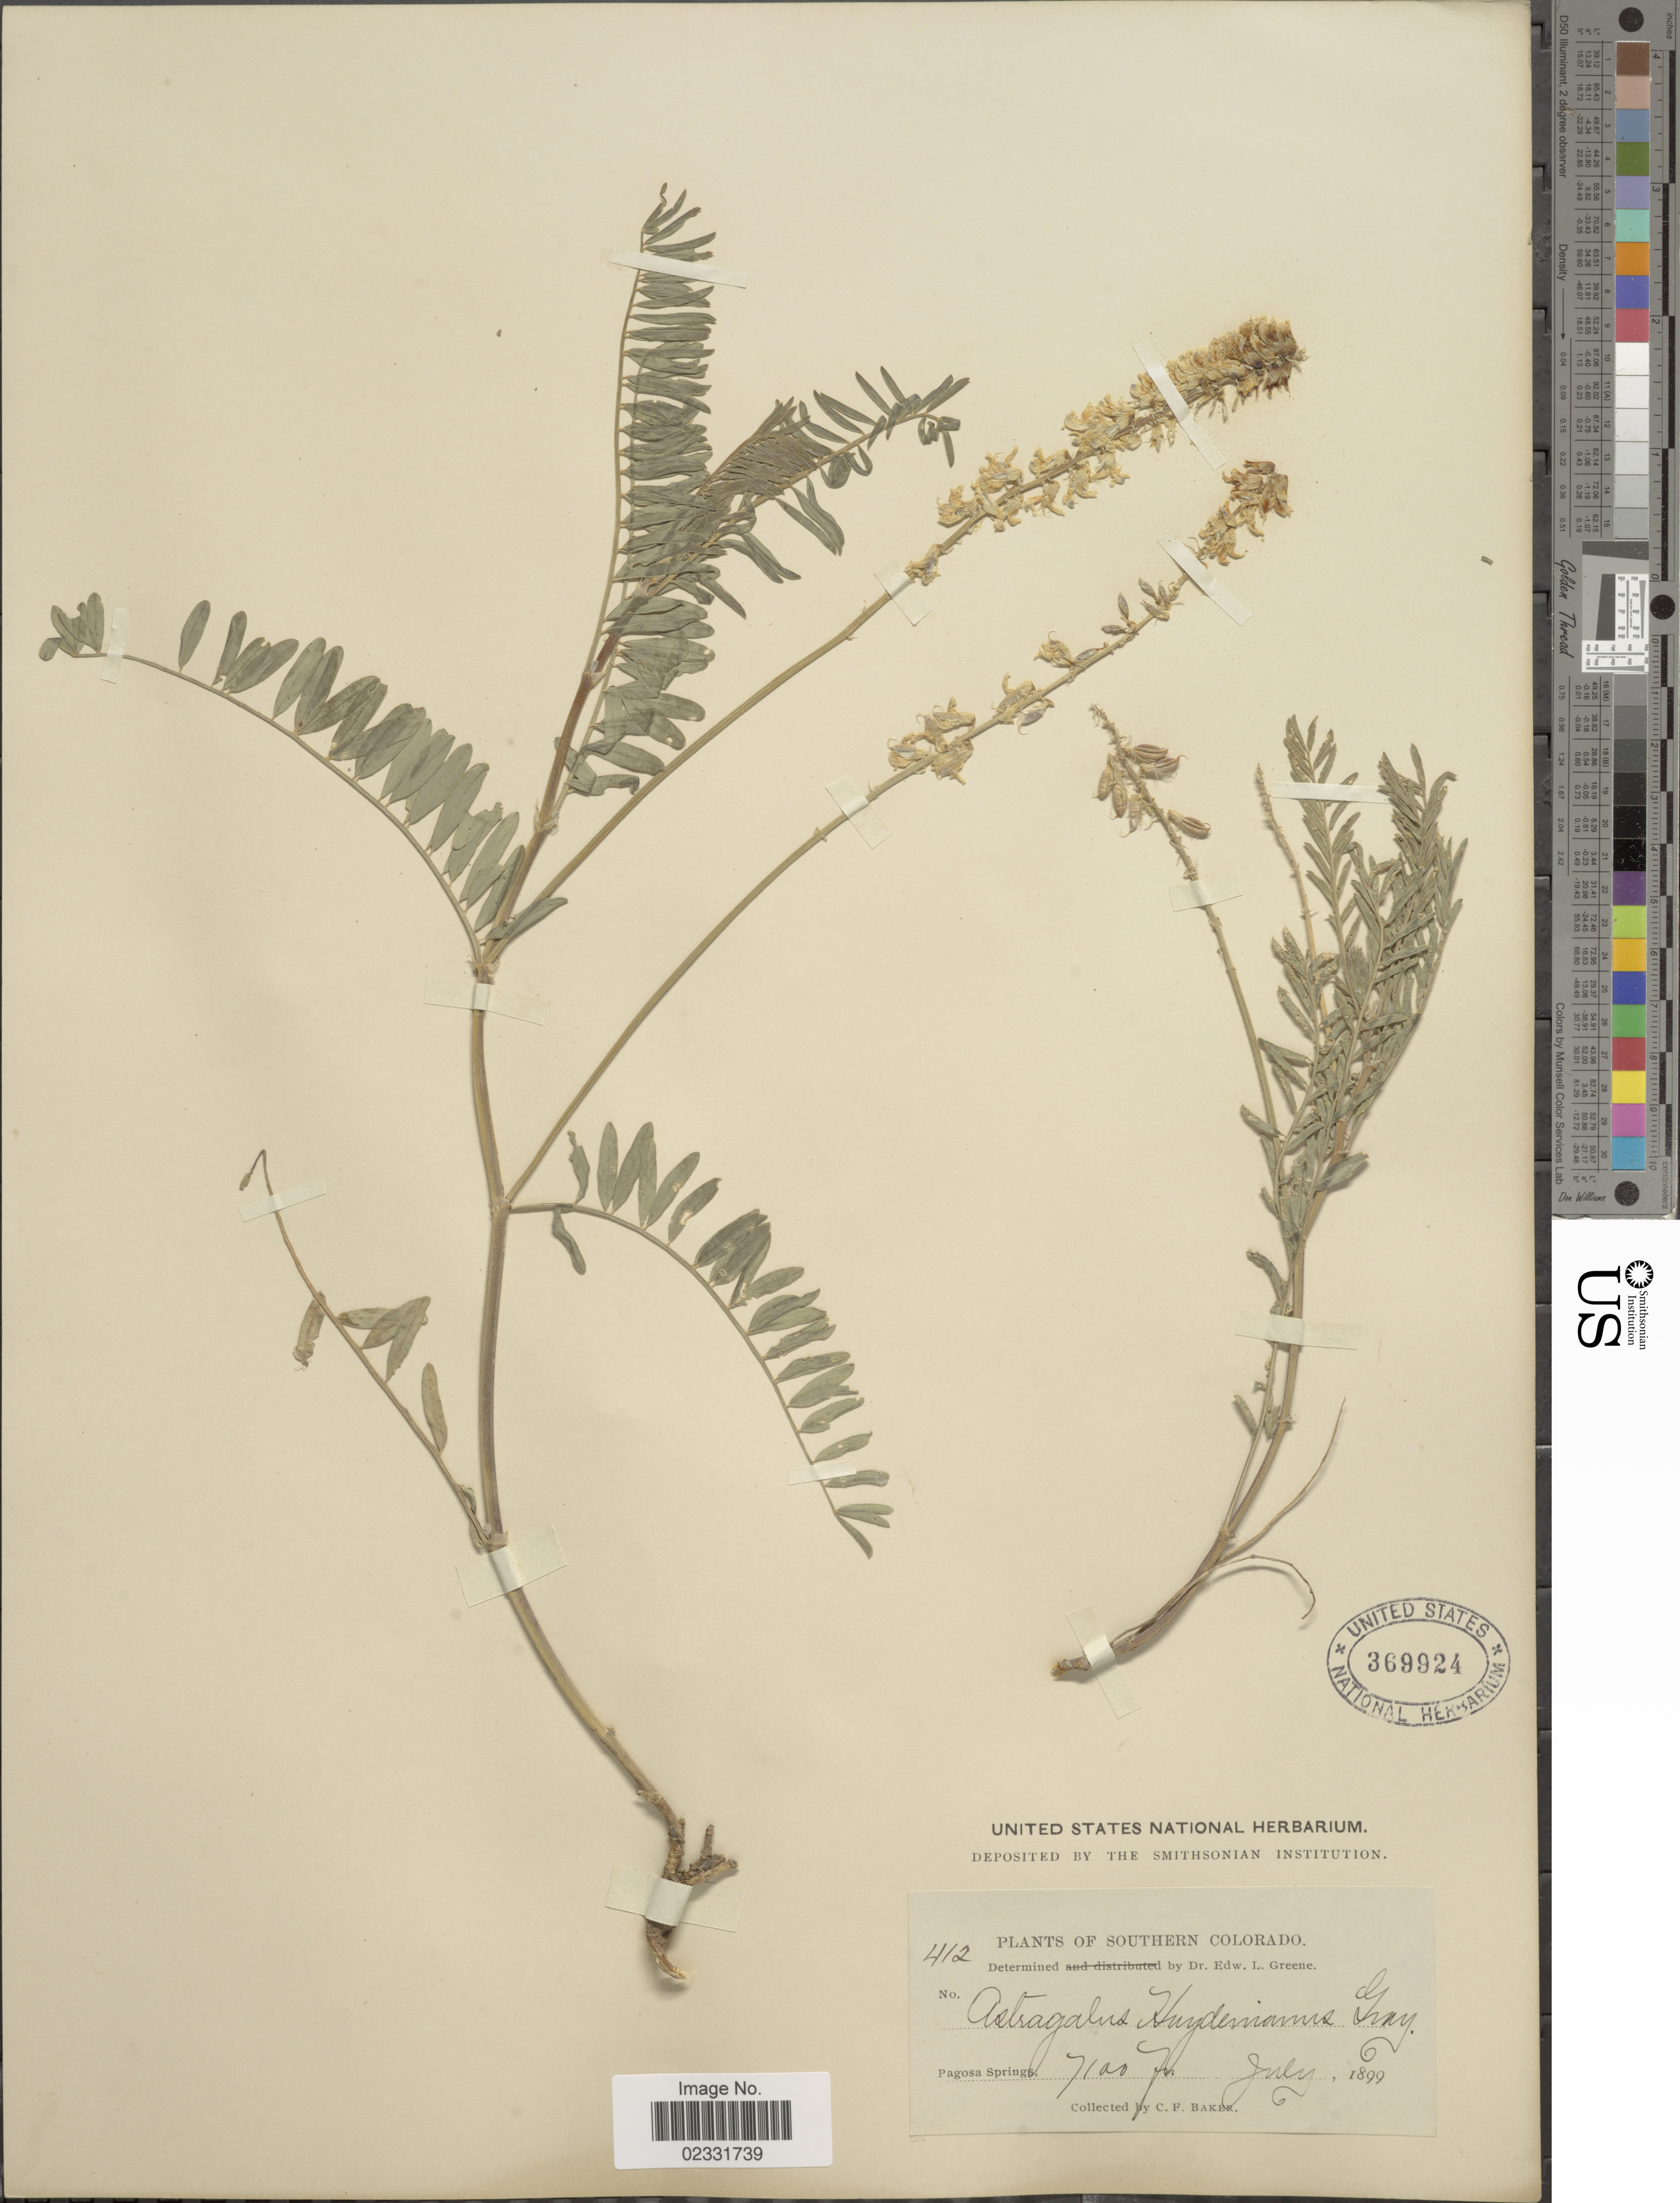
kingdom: Plantae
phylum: Tracheophyta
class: Magnoliopsida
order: Fabales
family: Fabaceae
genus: Astragalus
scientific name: Astragalus haydenianus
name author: A. Gray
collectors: C. F. Baker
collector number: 412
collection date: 1899-07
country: United States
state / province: Colorado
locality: Southern Colorado, Pagosa Springs.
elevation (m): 2164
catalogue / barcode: US 369924